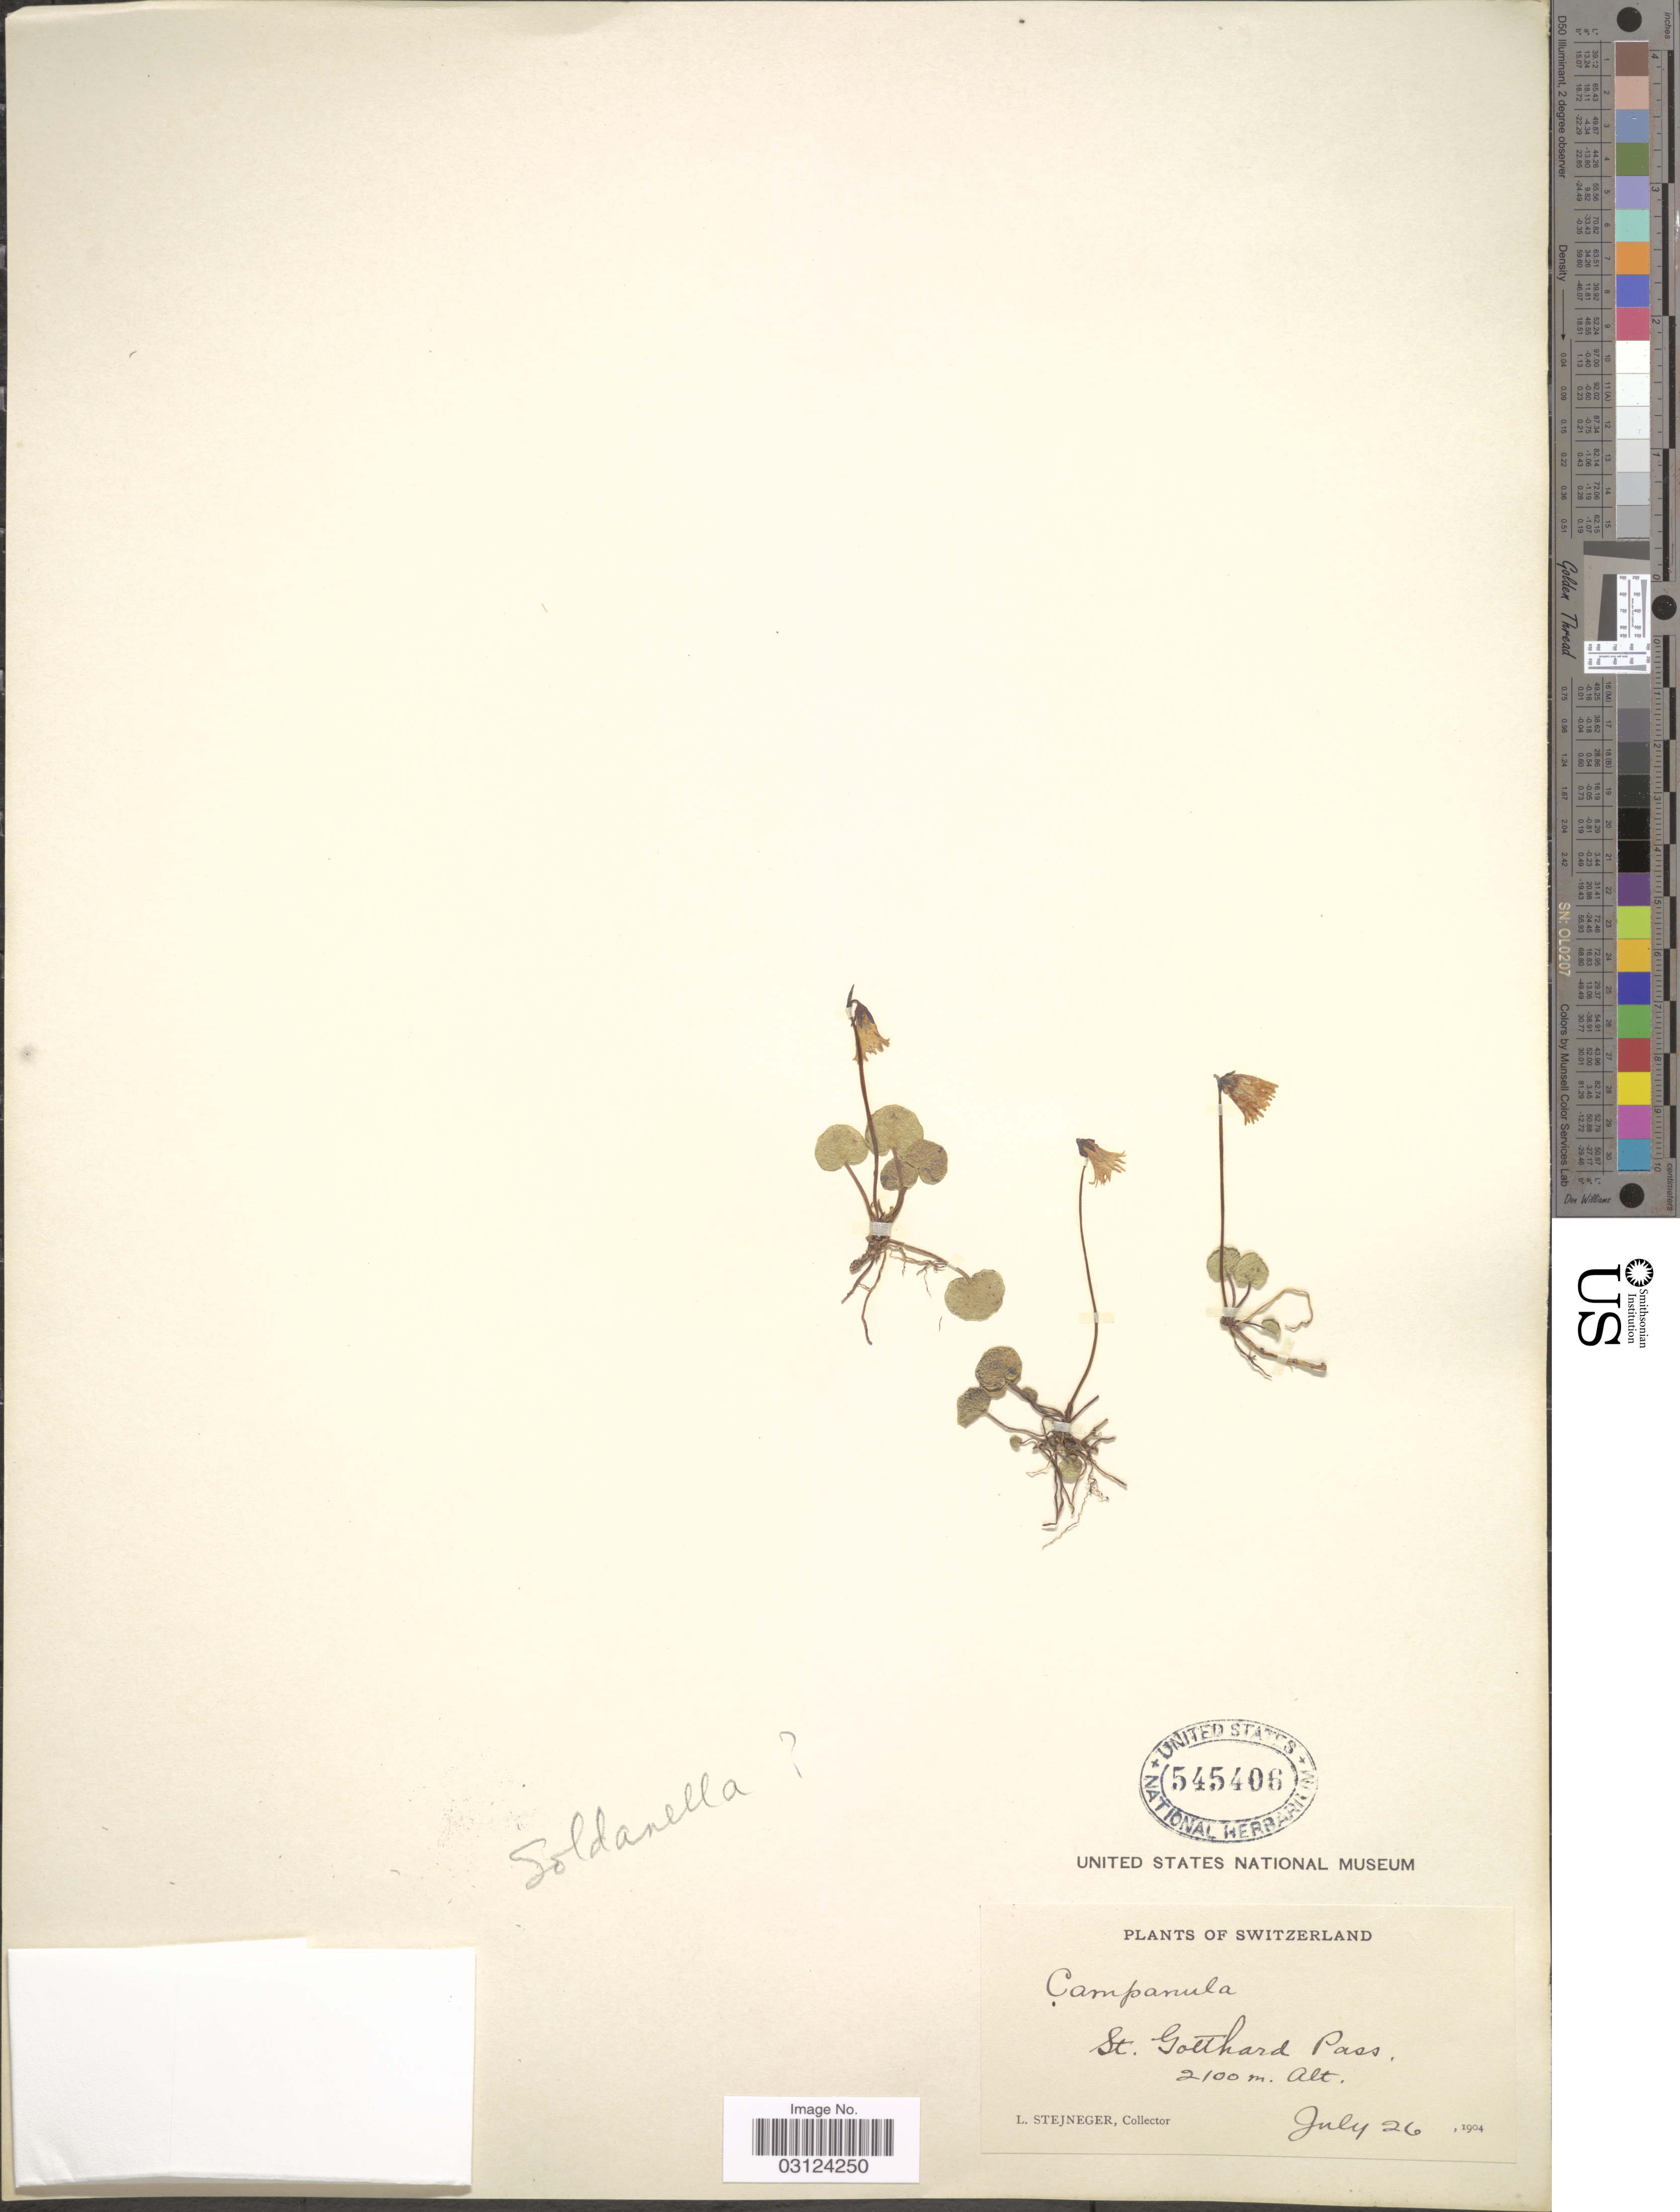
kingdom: Plantae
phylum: Tracheophyta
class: Magnoliopsida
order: Ericales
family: Primulaceae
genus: Soldanella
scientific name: Soldanella sp.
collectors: L. Stejneger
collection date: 1904-07-26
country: Switzerland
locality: St. Gothland Pass.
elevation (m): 2100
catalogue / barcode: US 545406